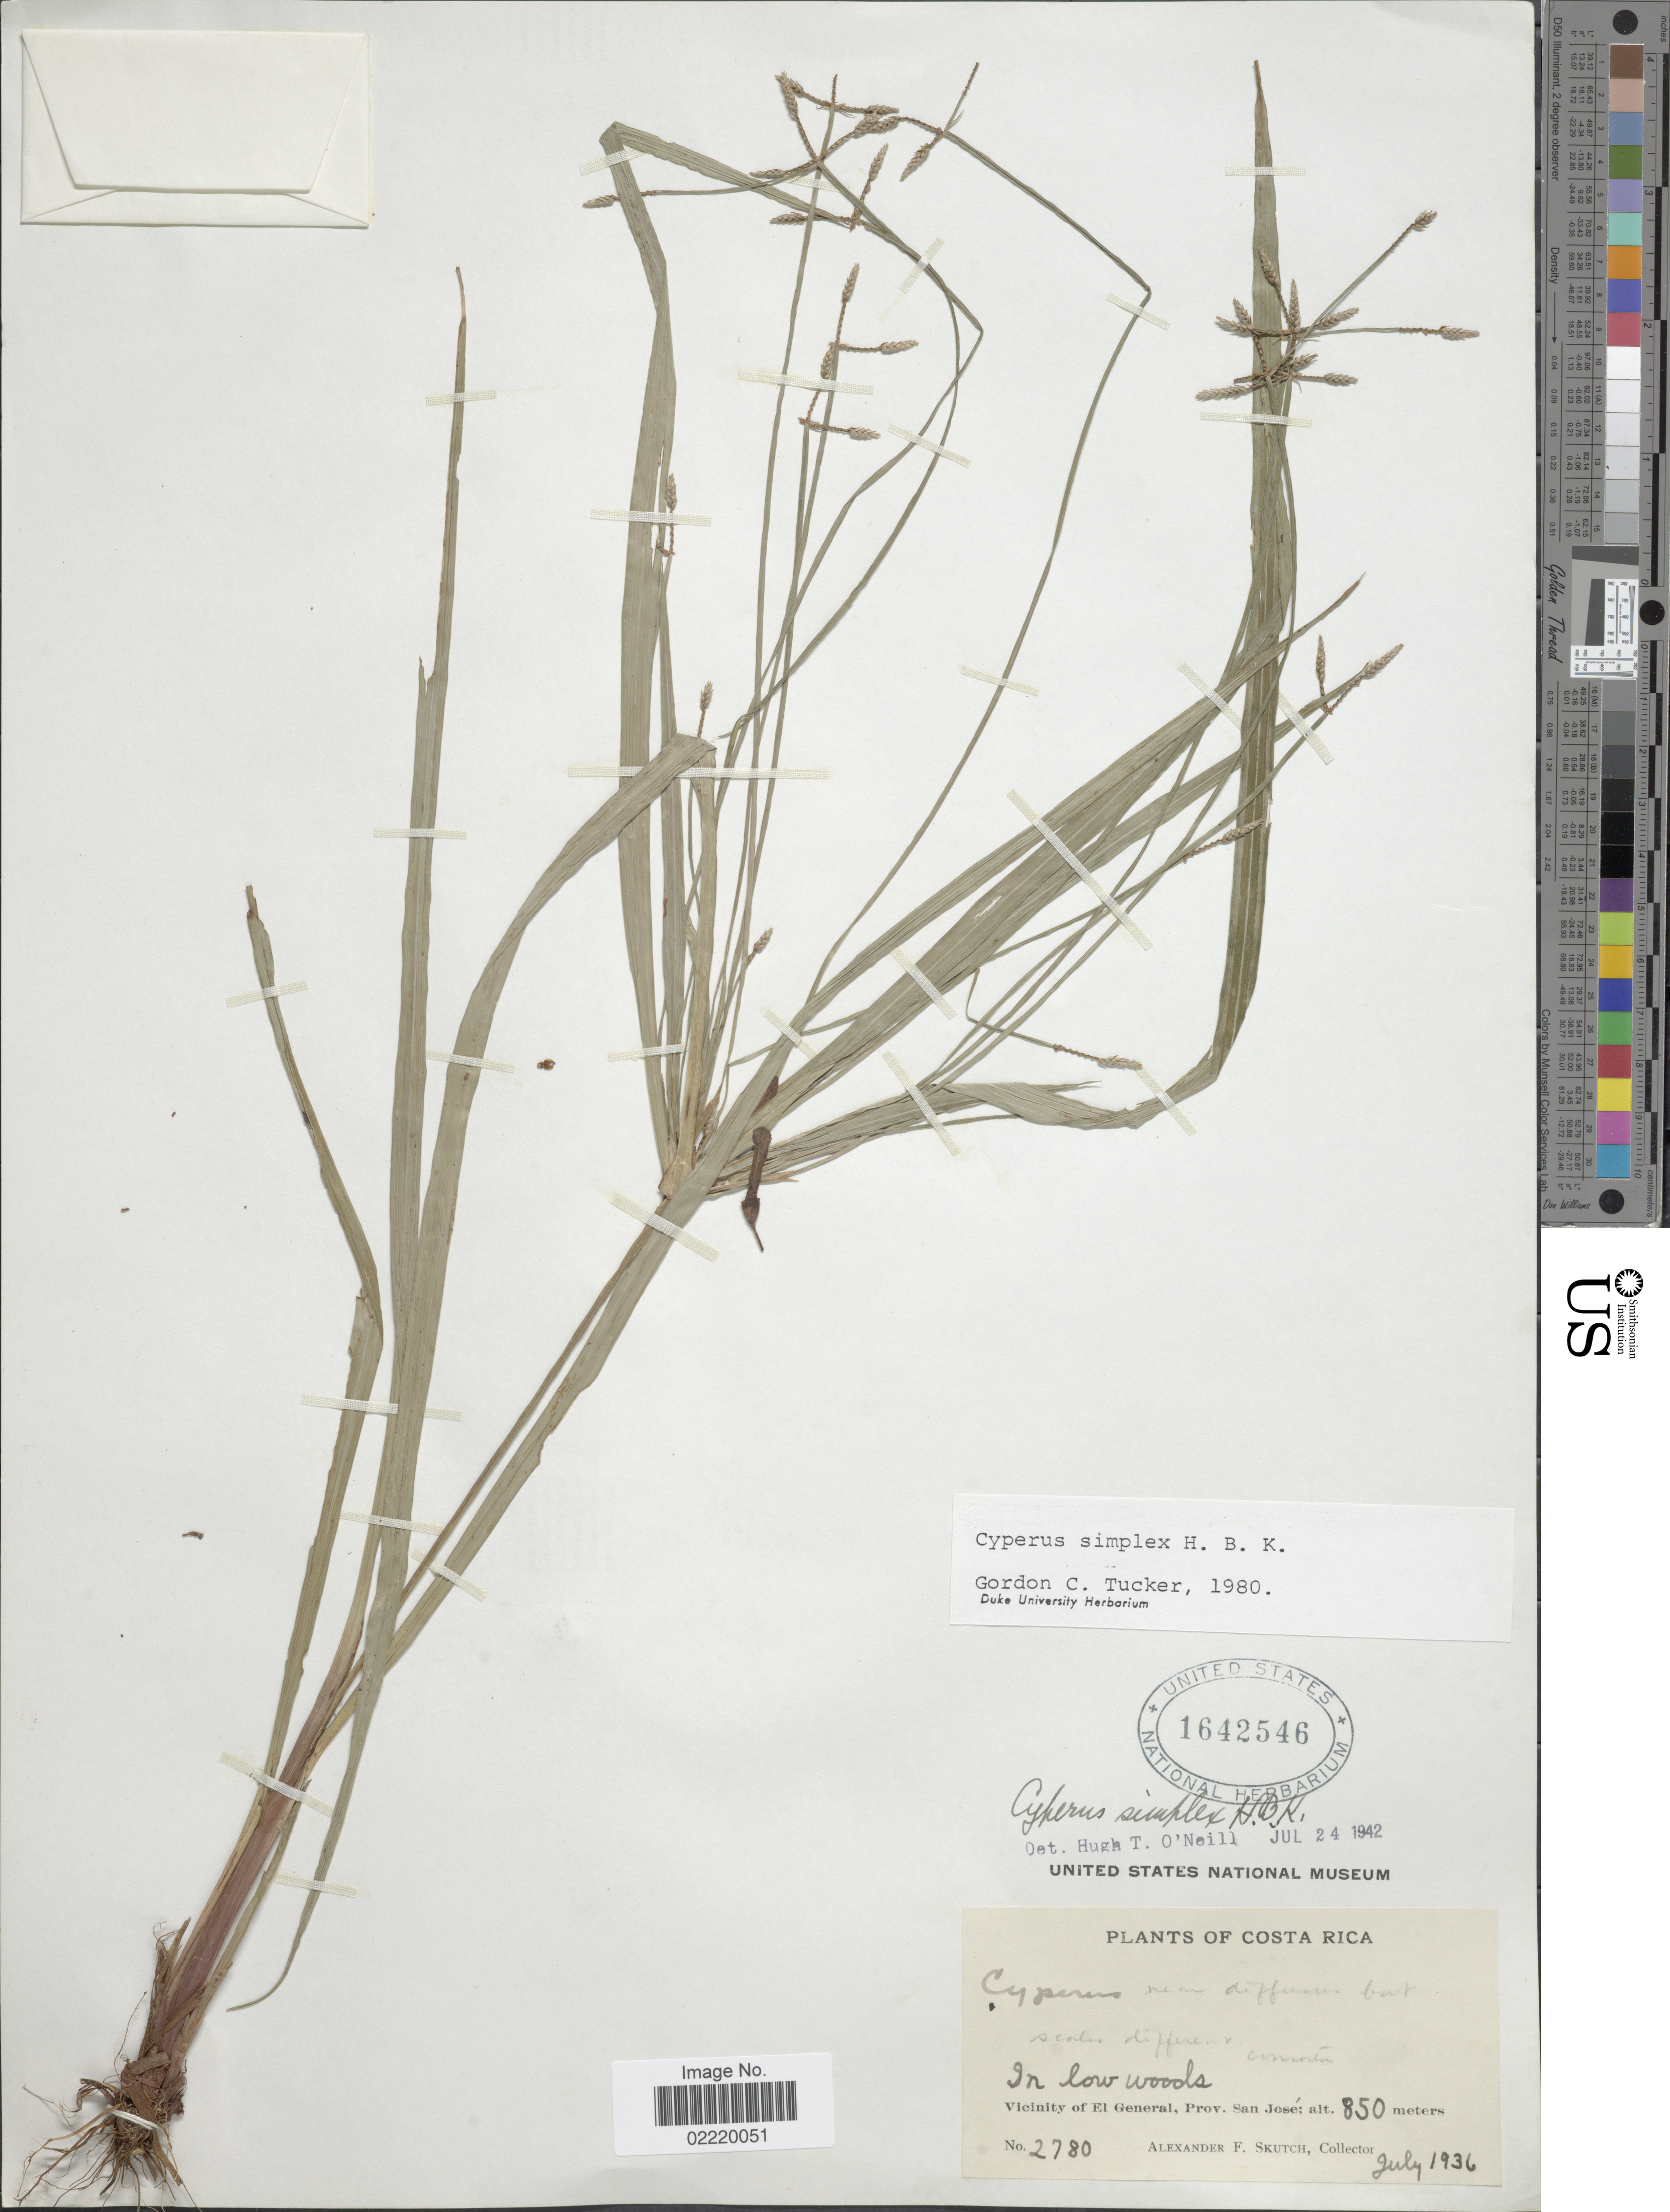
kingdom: Plantae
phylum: Tracheophyta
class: Liliopsida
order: Poales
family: Cyperaceae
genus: Cyperus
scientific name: Cyperus simplex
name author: Kunth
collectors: A. F. Skutch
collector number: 2780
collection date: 1936-07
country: Costa Rica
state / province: San José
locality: In low woods, Vicinity of El General.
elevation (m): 850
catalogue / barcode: US 1642546